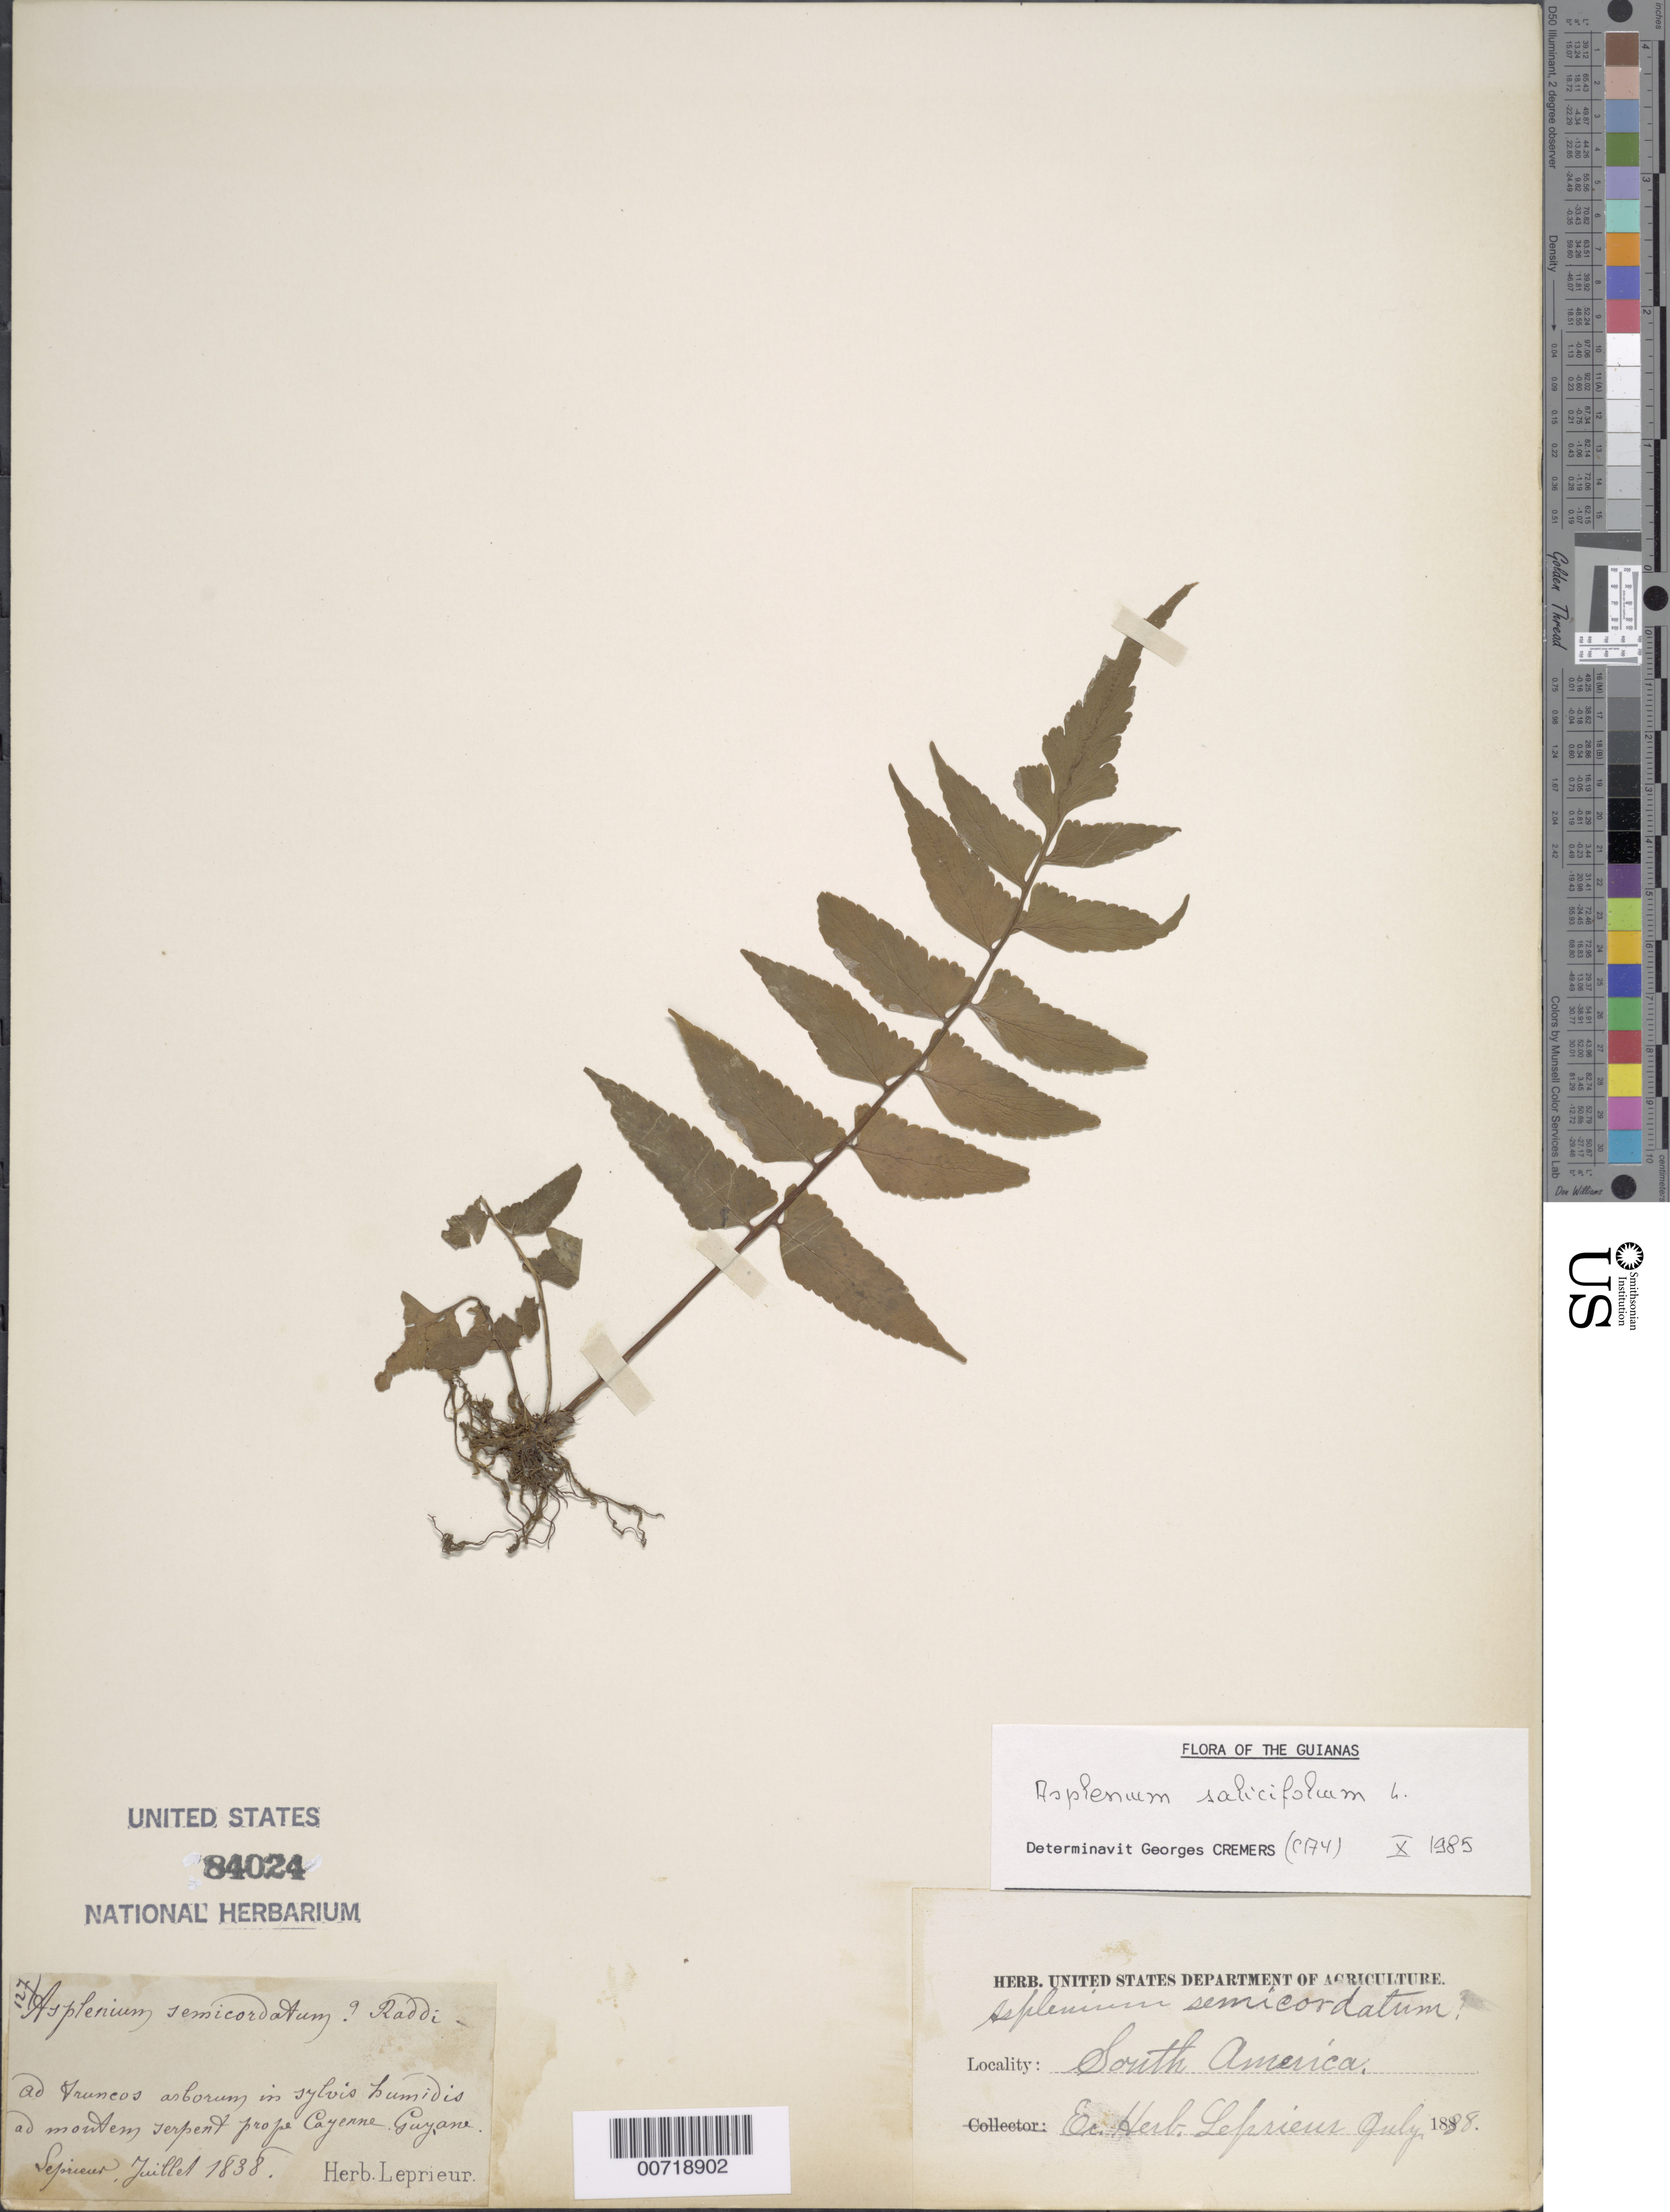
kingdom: Plantae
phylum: Tracheophyta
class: Polypodiopsida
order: Polypodiales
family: Aspleniaceae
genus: Asplenium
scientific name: Asplenium salicifolium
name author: L.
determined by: Cremers, Georges A.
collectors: F. M. R. Leprieur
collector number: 127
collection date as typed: July 1838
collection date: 1838-07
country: French Guiana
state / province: Cayenne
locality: Cayenne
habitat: Ad truncos arborum in sylvis humidis ad montem serpent prope Cayenne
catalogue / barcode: US 84024